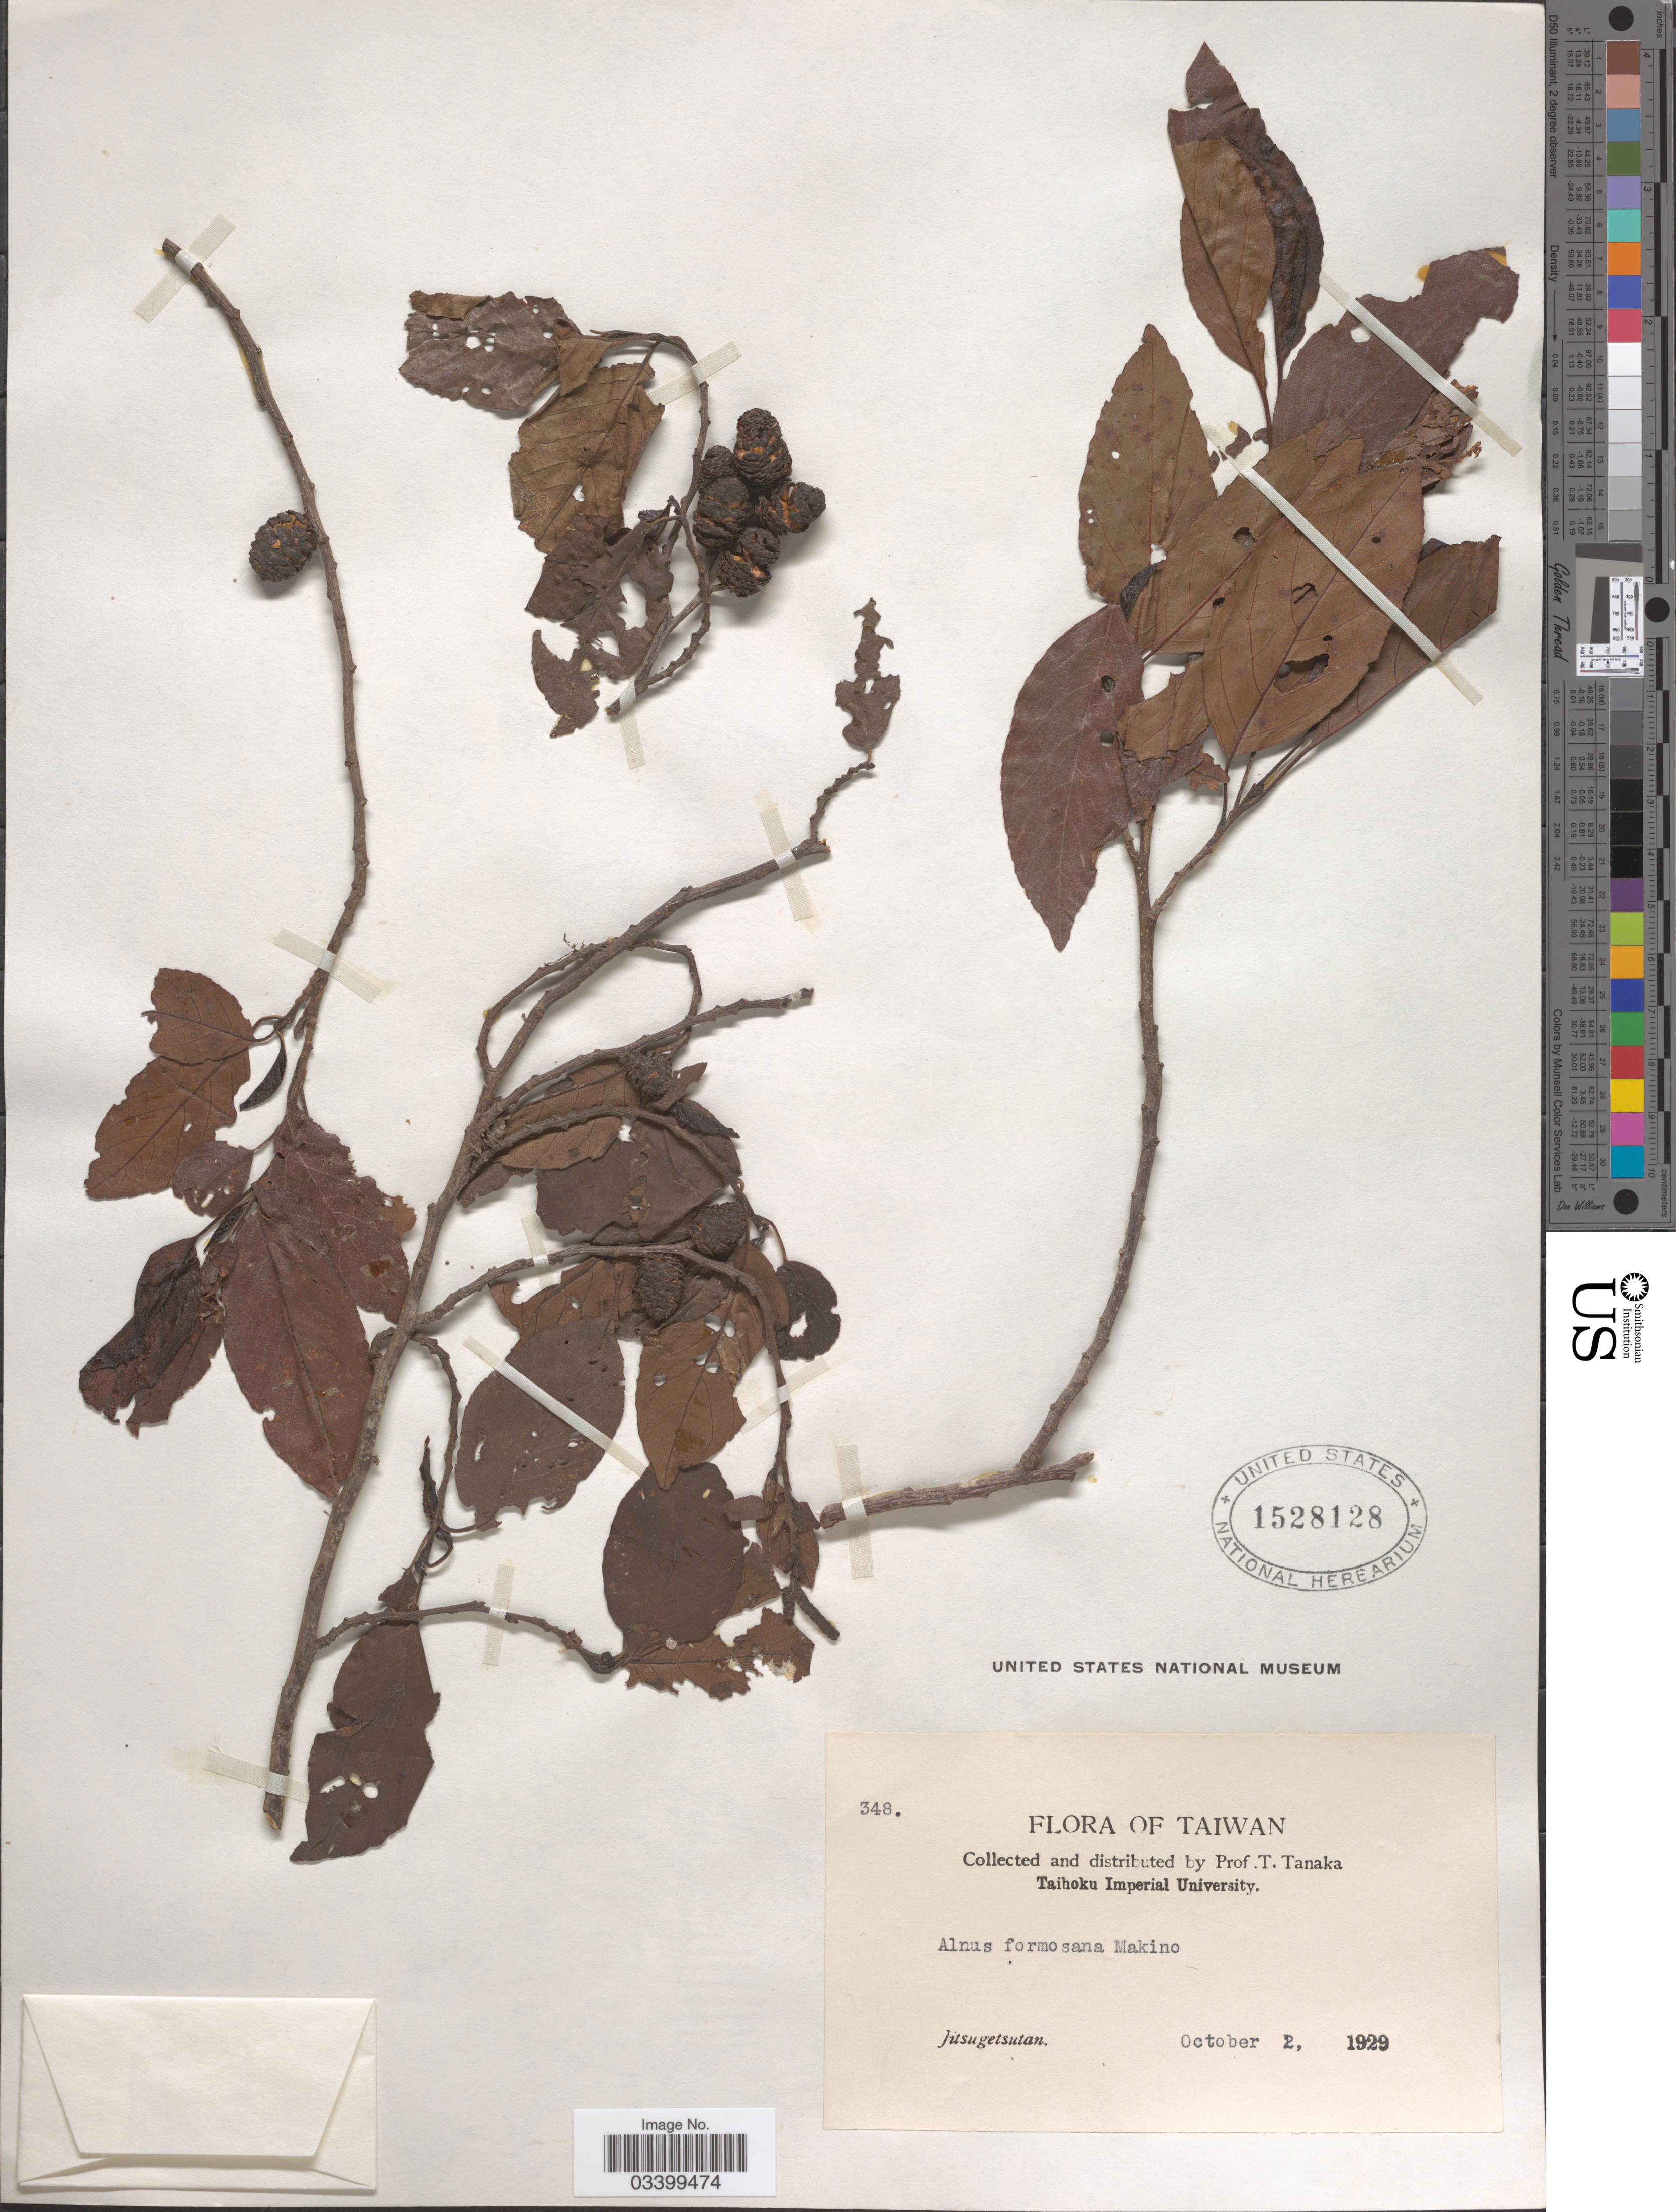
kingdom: Plantae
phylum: Tracheophyta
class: Magnoliopsida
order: Fagales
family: Betulaceae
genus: Alnus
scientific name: Alnus japonica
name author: (Thunb.) Steud.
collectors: T. Tanaka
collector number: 348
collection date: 1929-10-02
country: Taiwan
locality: Jitsugetsutan.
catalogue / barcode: US 1528128